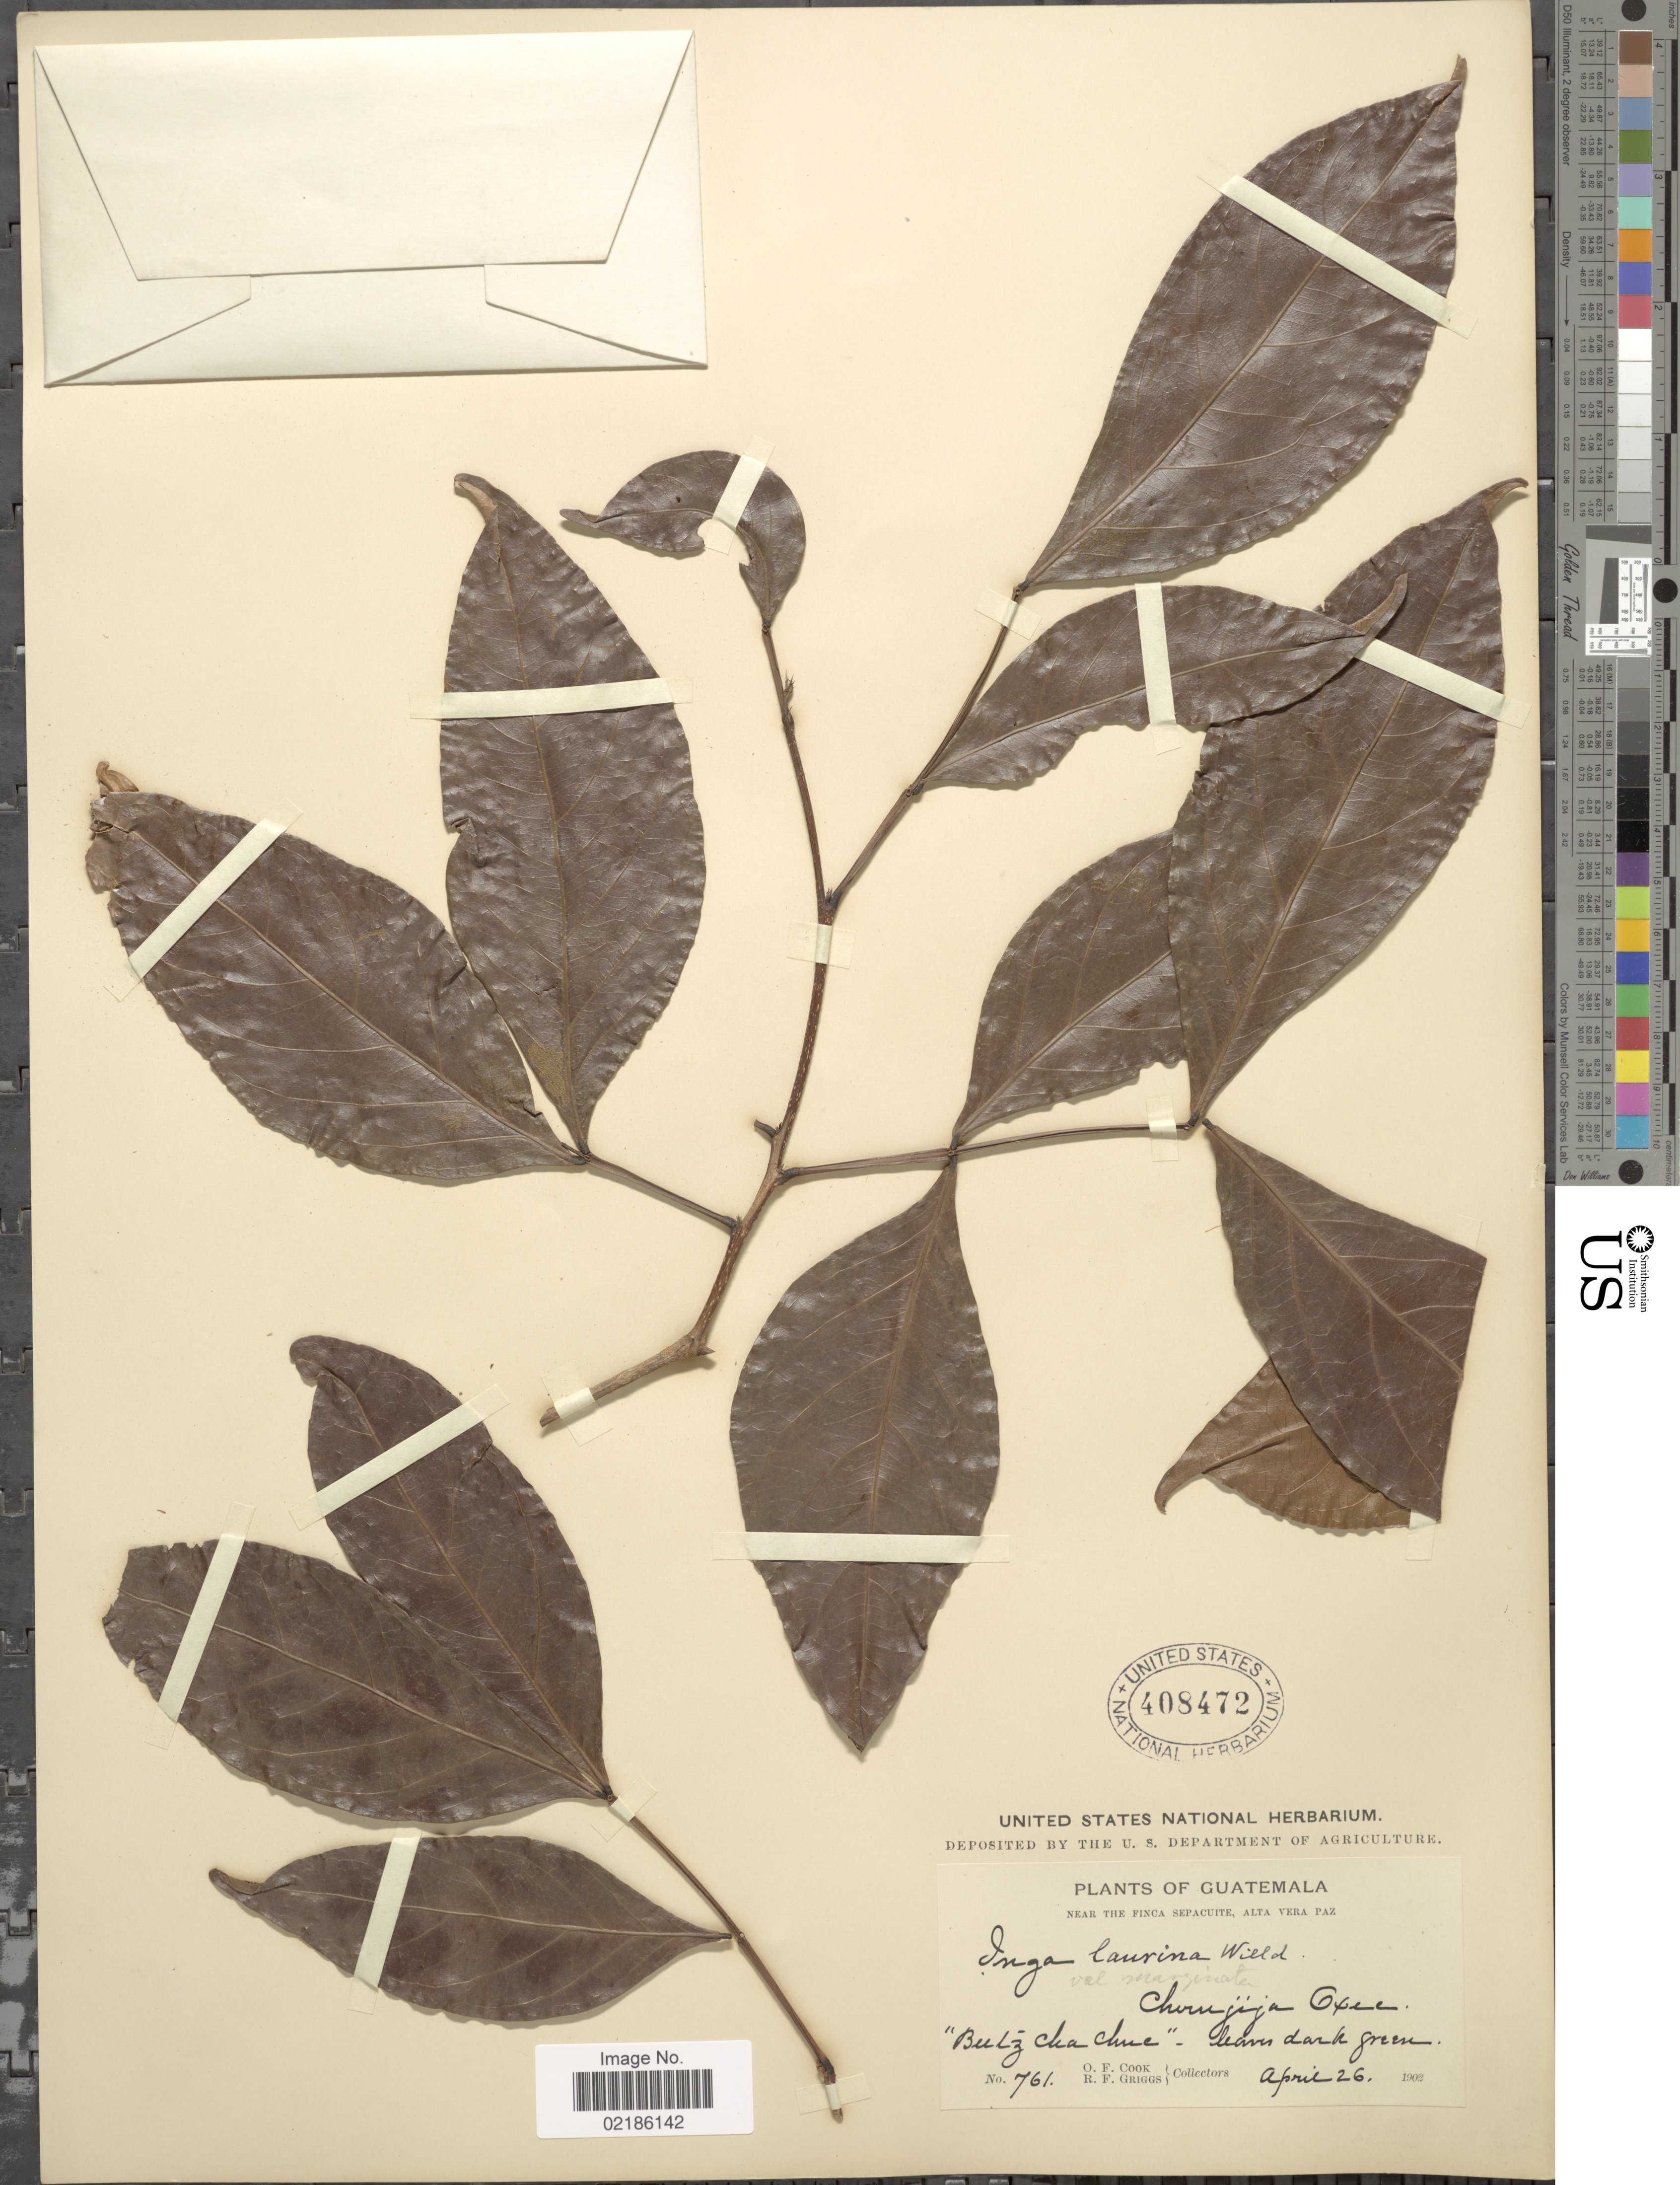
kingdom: Plantae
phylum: Tracheophyta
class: Magnoliopsida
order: Fabales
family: Fabaceae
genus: Inga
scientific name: Inga laurina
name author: (Sw.) Willd.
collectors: O. F. Cook & R. F. Griggs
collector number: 761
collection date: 1902-04-26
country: Guatemala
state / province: Alta Verapaz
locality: Near the Finca Sepacuite, Alta Vera Paz. Cherujija Oxec.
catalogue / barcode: US 408472